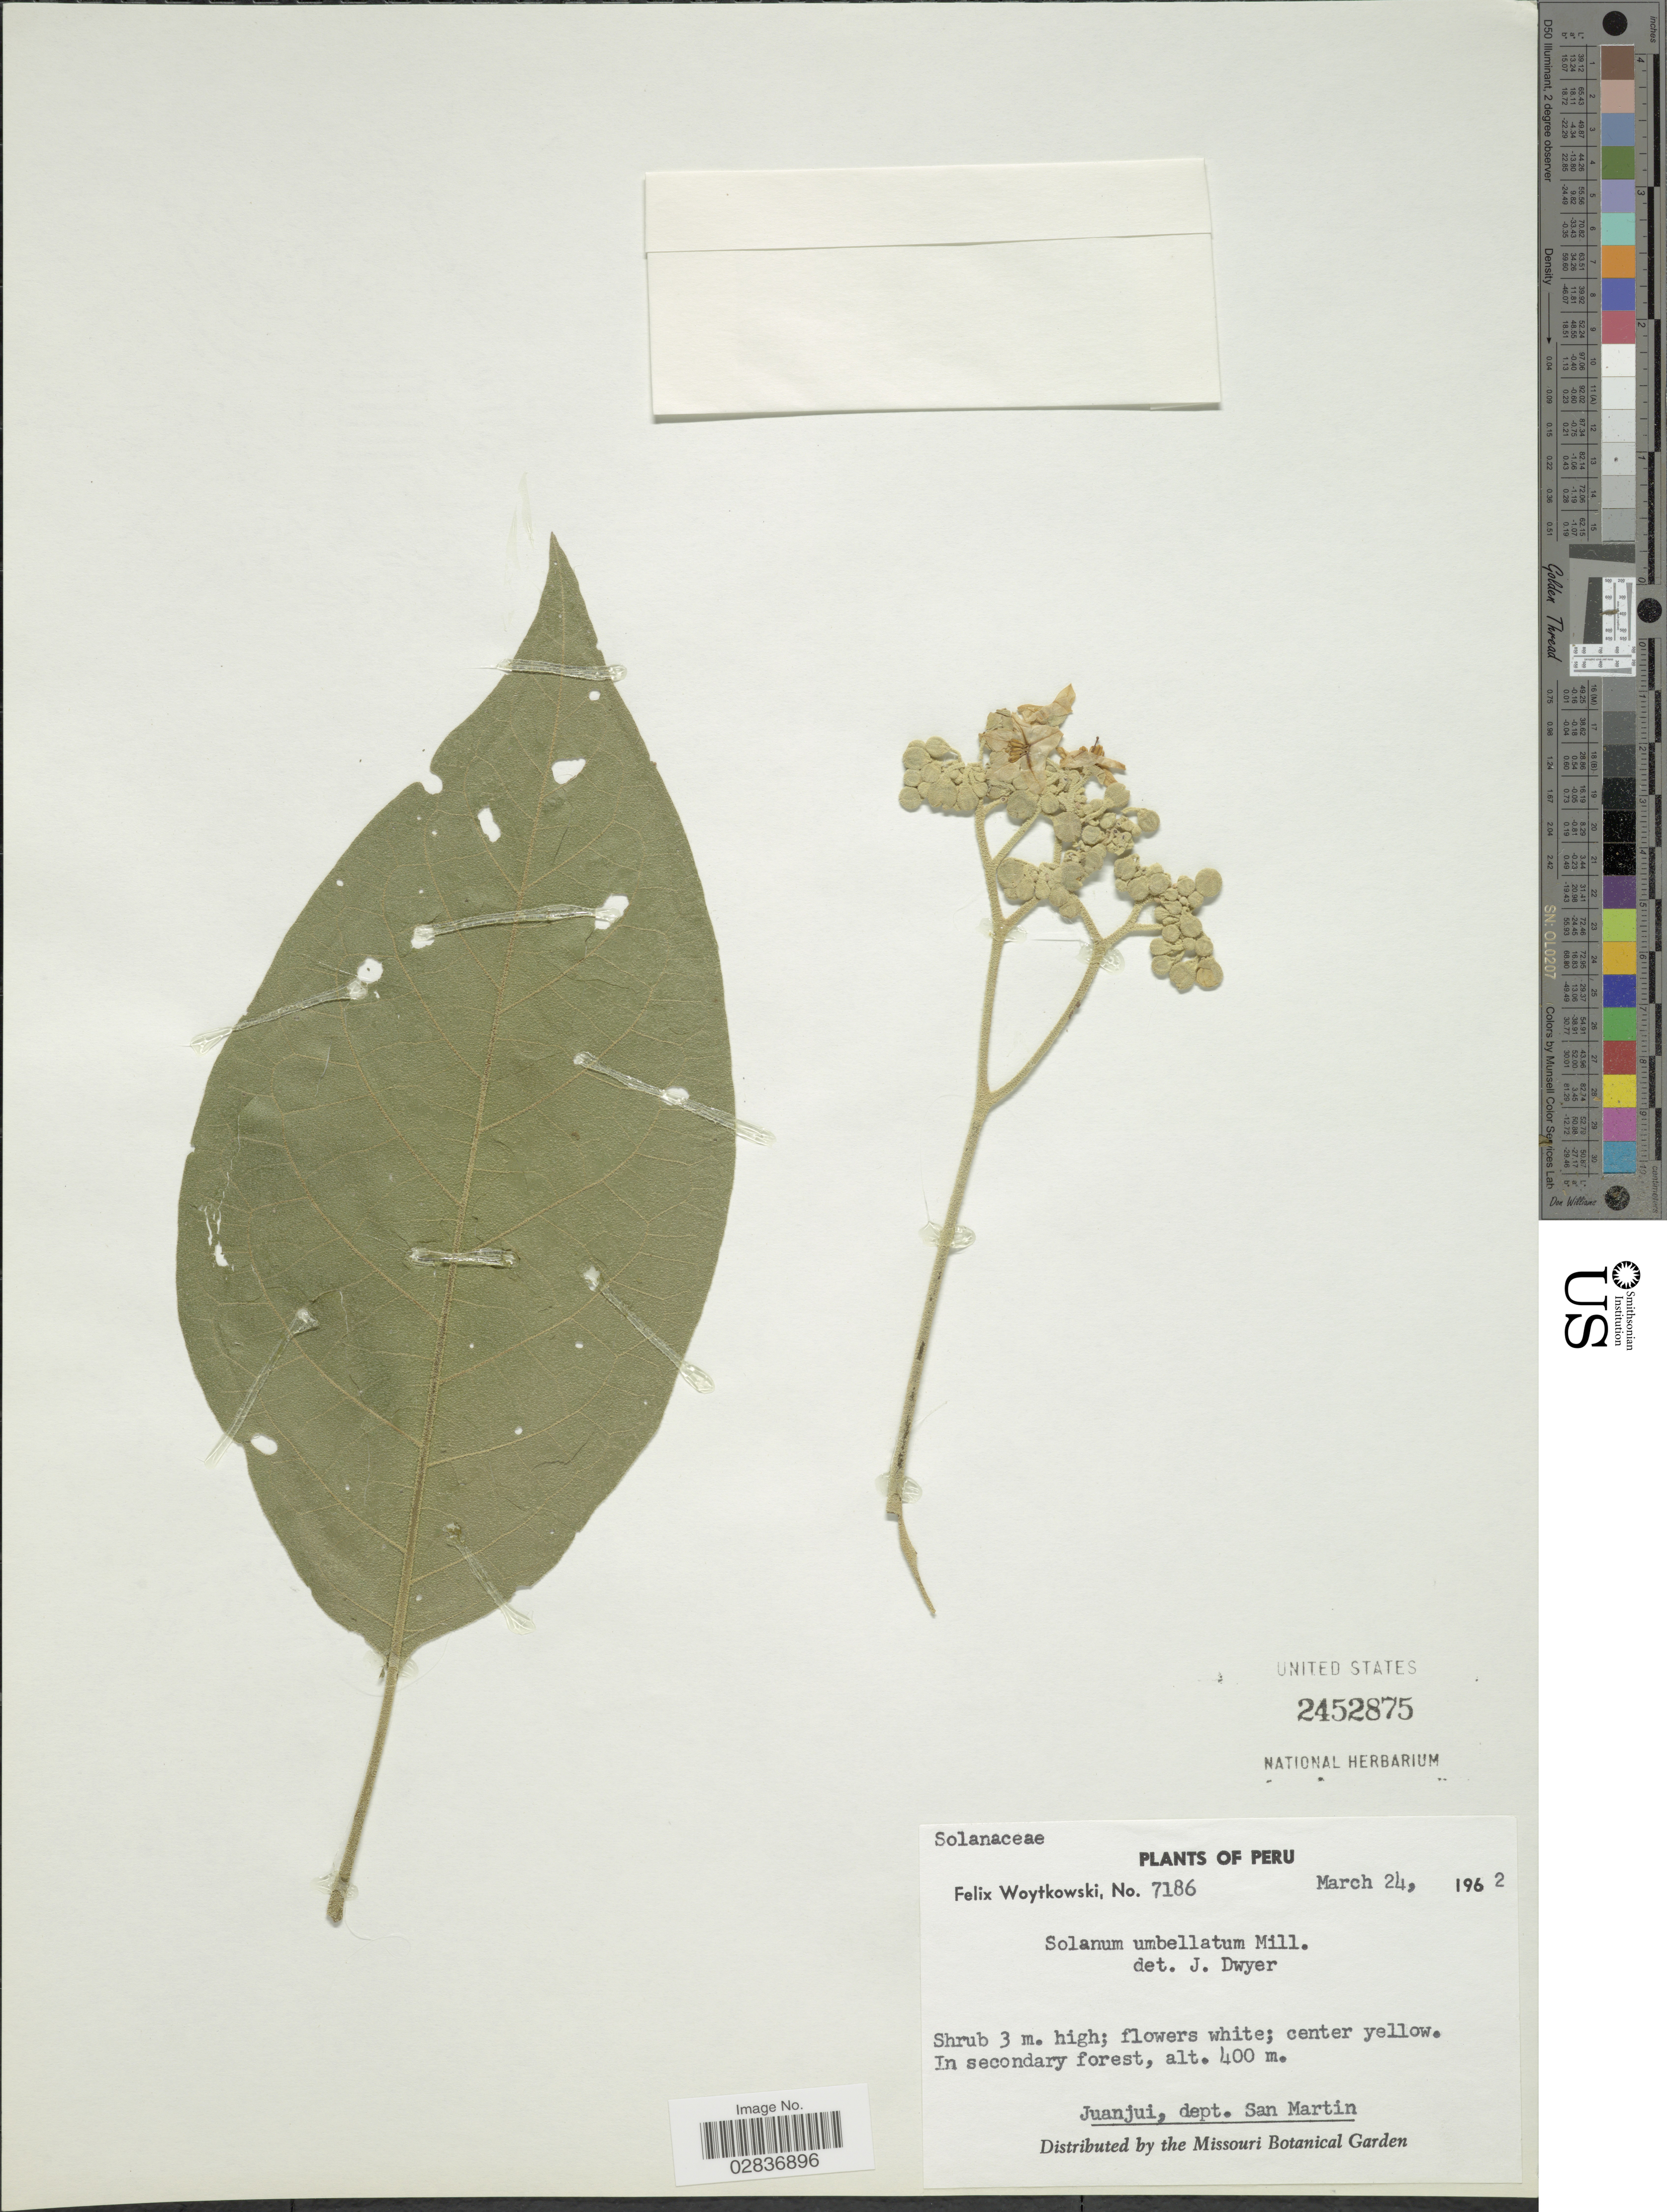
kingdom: Plantae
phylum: Tracheophyta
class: Magnoliopsida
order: Solanales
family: Solanaceae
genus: Solanum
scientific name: Solanum umbellatum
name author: Mill.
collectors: F. Woytkowski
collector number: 7186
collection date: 1962-03-24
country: Peru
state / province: San Martín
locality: Juanjui, dept. San Martin.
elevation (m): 400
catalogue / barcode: US 2452875